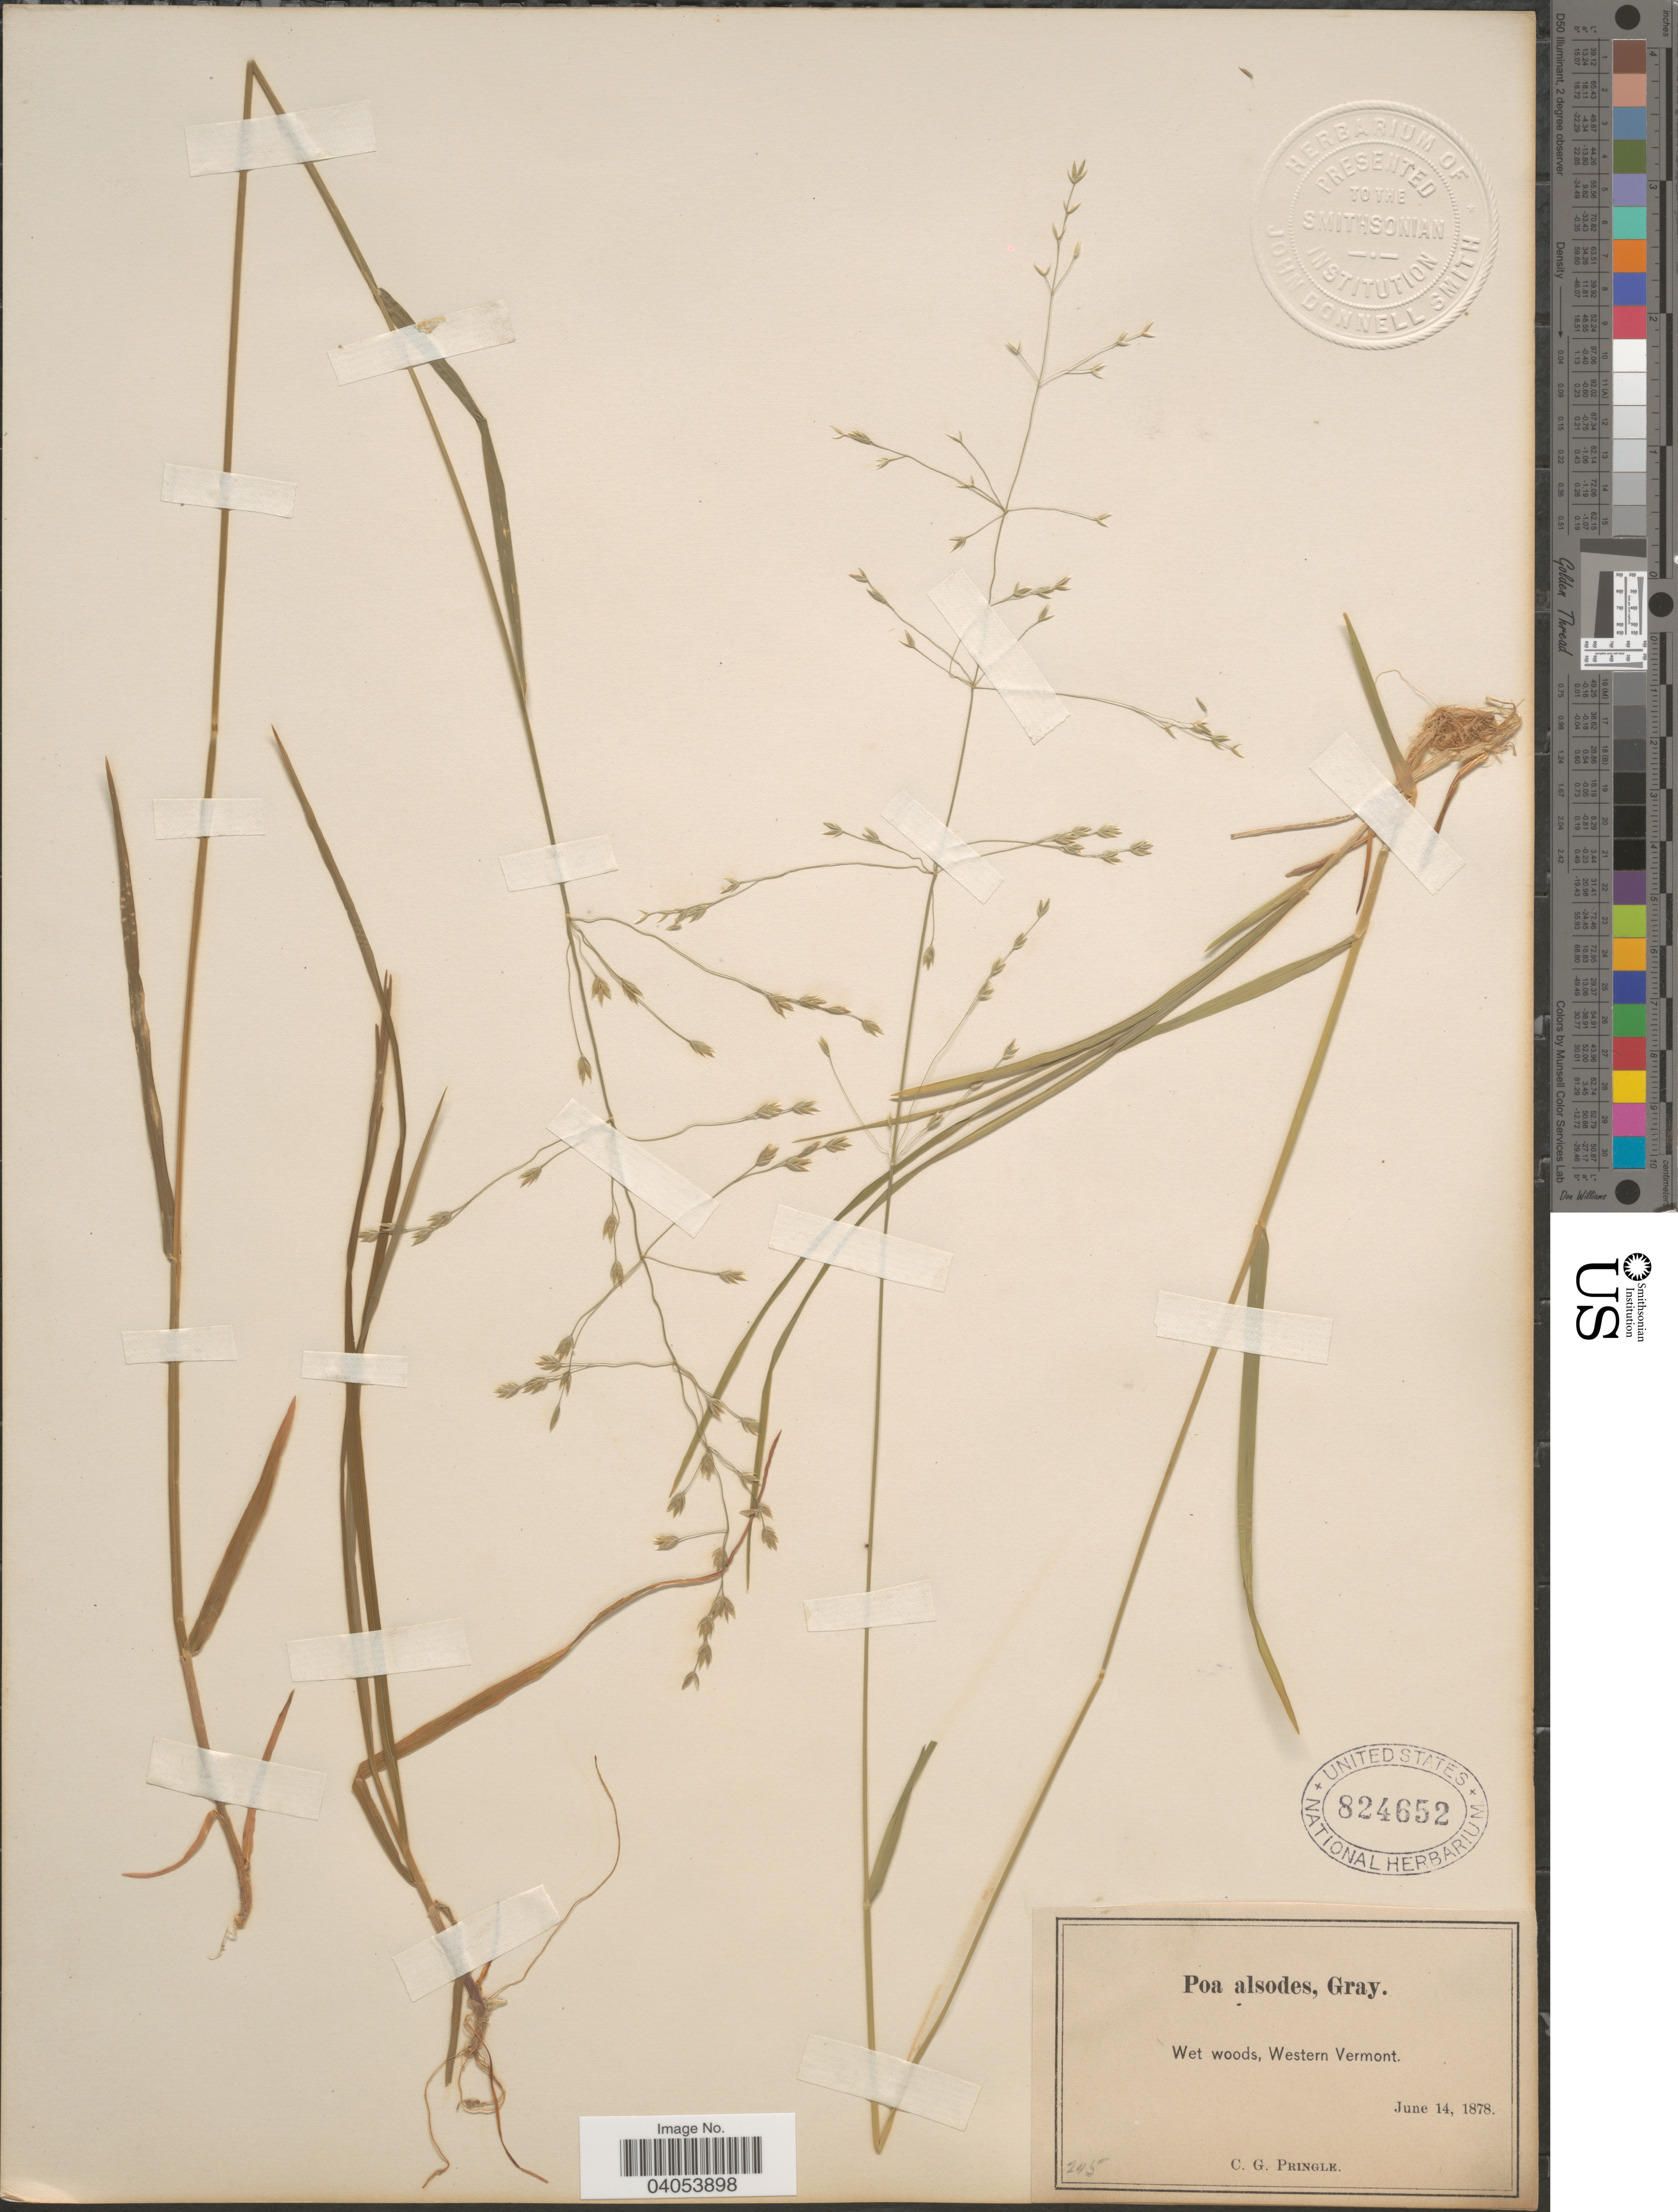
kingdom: Plantae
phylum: Tracheophyta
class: Liliopsida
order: Poales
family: Poaceae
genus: Poa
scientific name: Poa alsodes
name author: A. Gray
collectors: C. G. Pringle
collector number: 205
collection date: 1878-06-14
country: United States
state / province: Vermont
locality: Western Vermont.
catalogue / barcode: US 824652